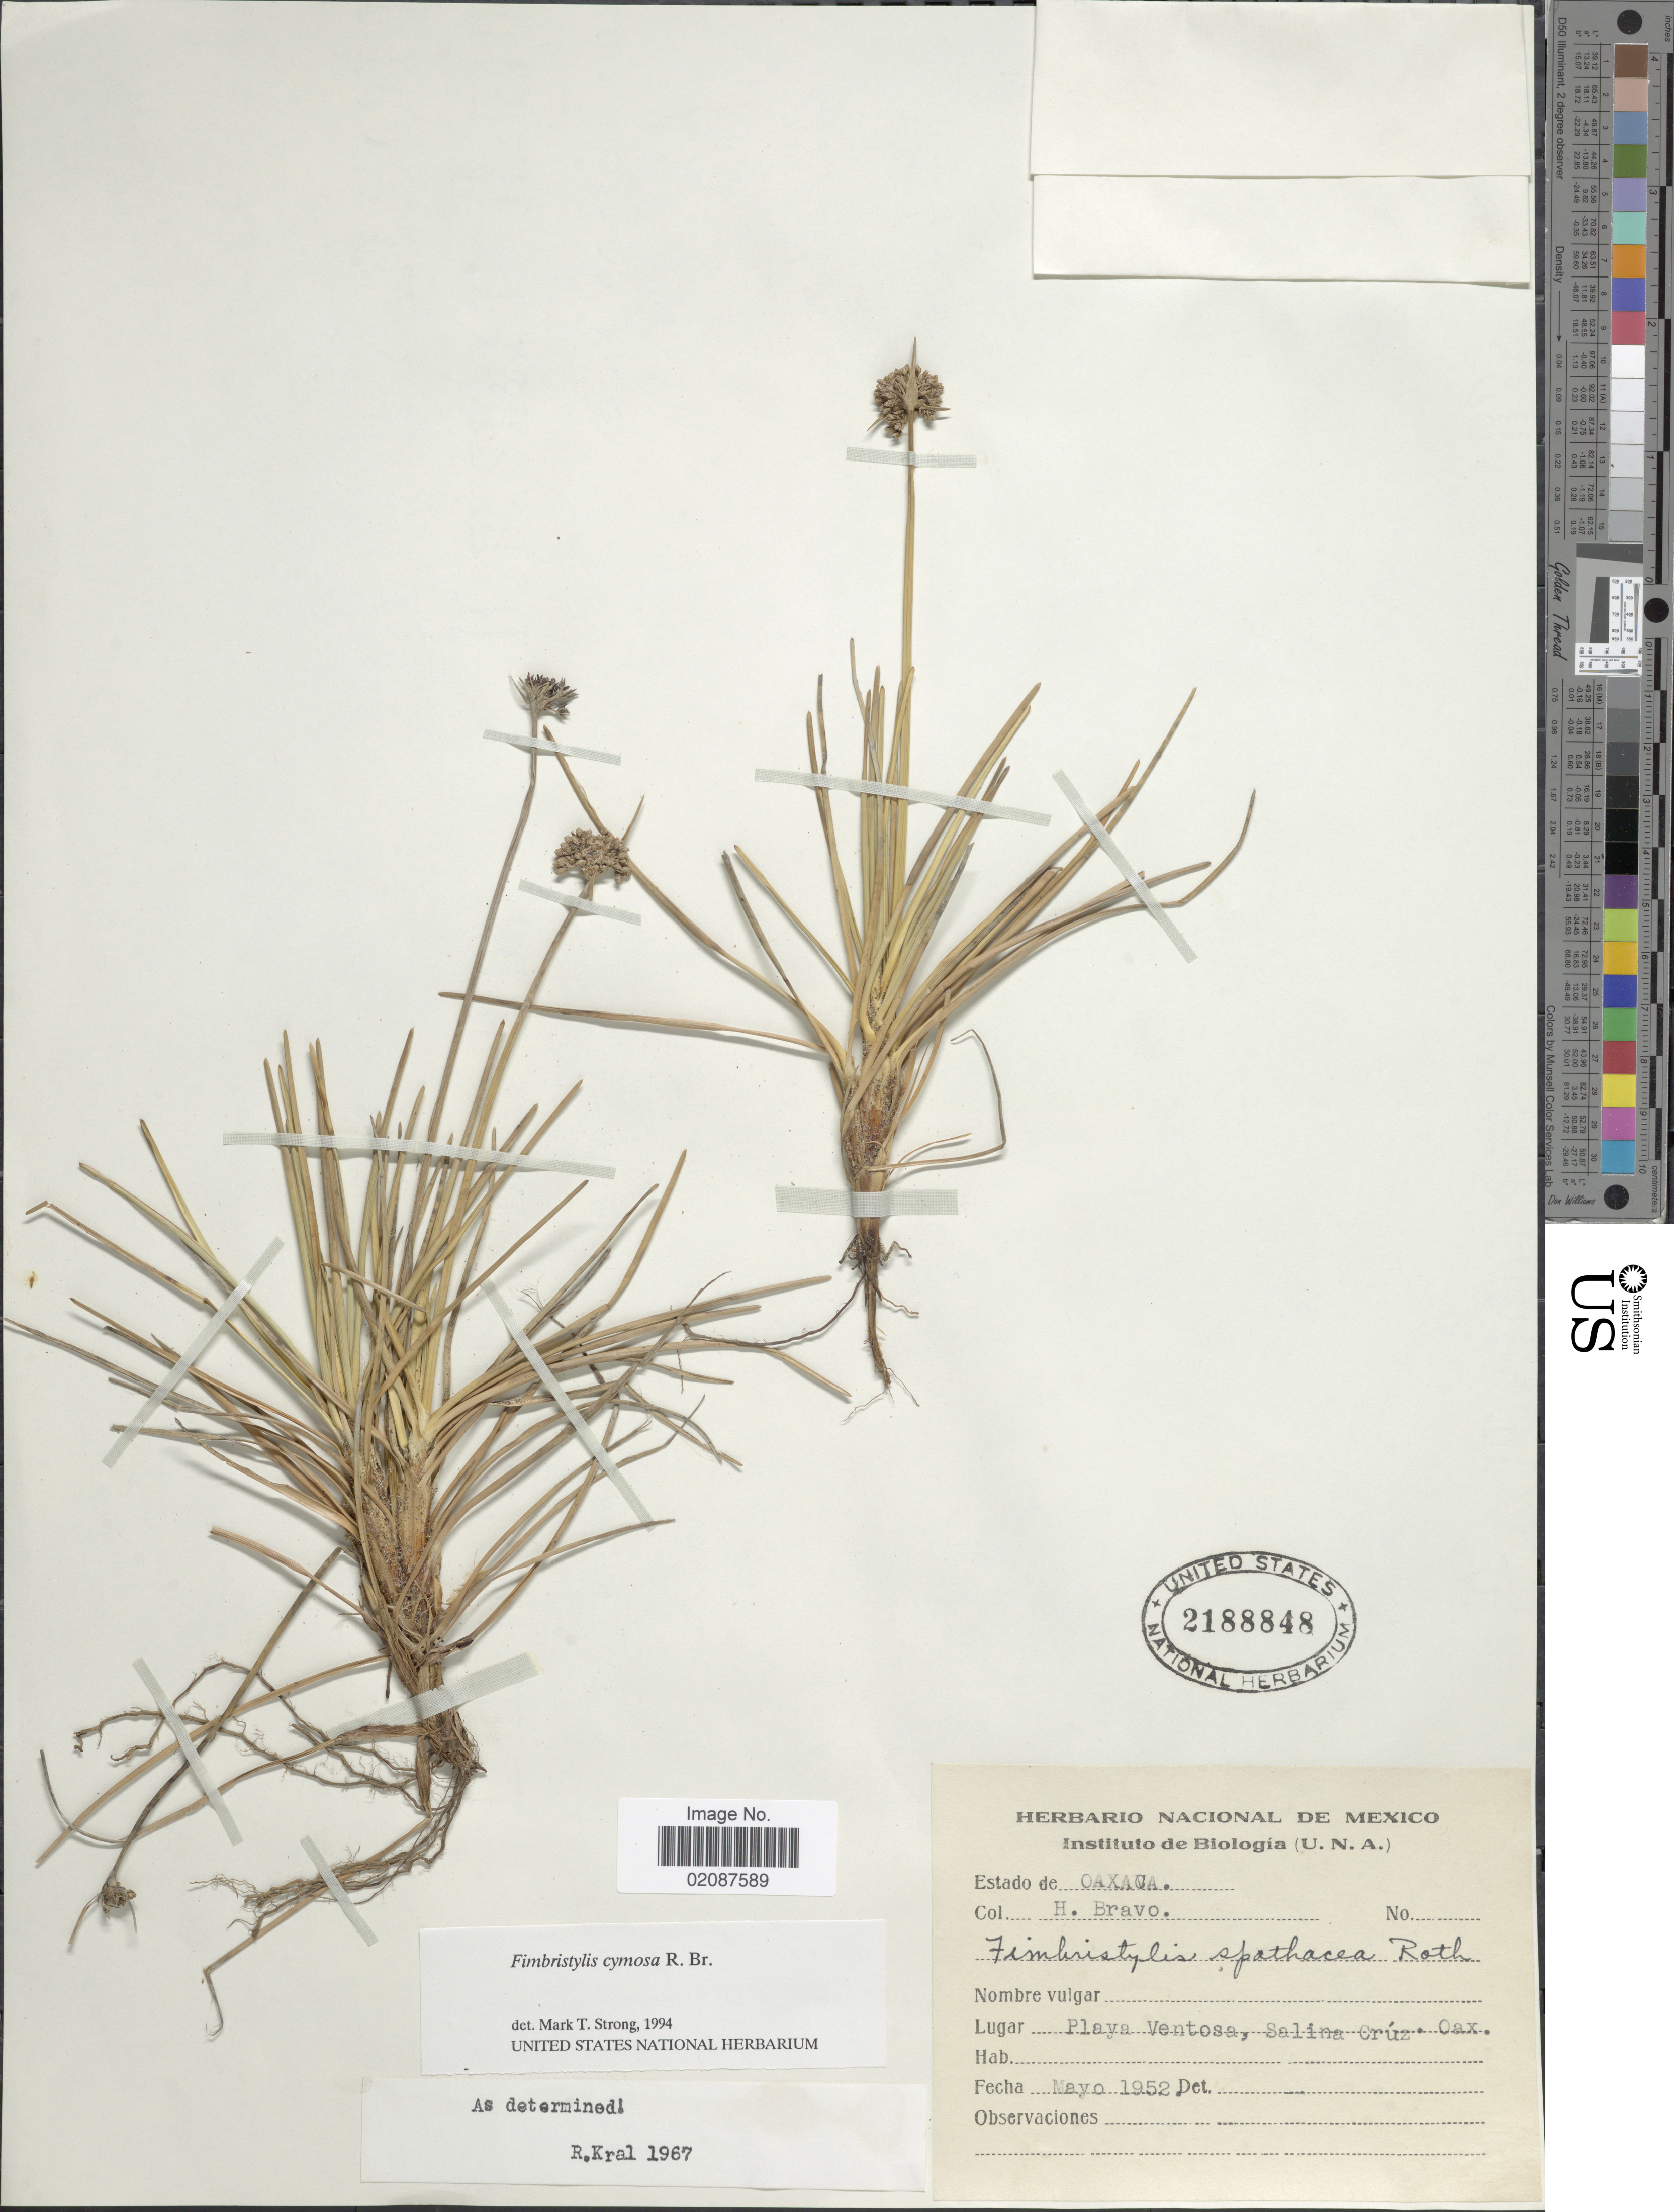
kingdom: Plantae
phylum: Tracheophyta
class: Liliopsida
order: Poales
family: Cyperaceae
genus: Fimbristylis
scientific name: Fimbristylis cymosa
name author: R. Br.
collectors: H. Bravo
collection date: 1952-05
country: Mexico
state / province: Oaxaca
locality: Estado de Oaxaca, Playa Ventosa, Salina Cruz, Oax.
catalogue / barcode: US 2188848